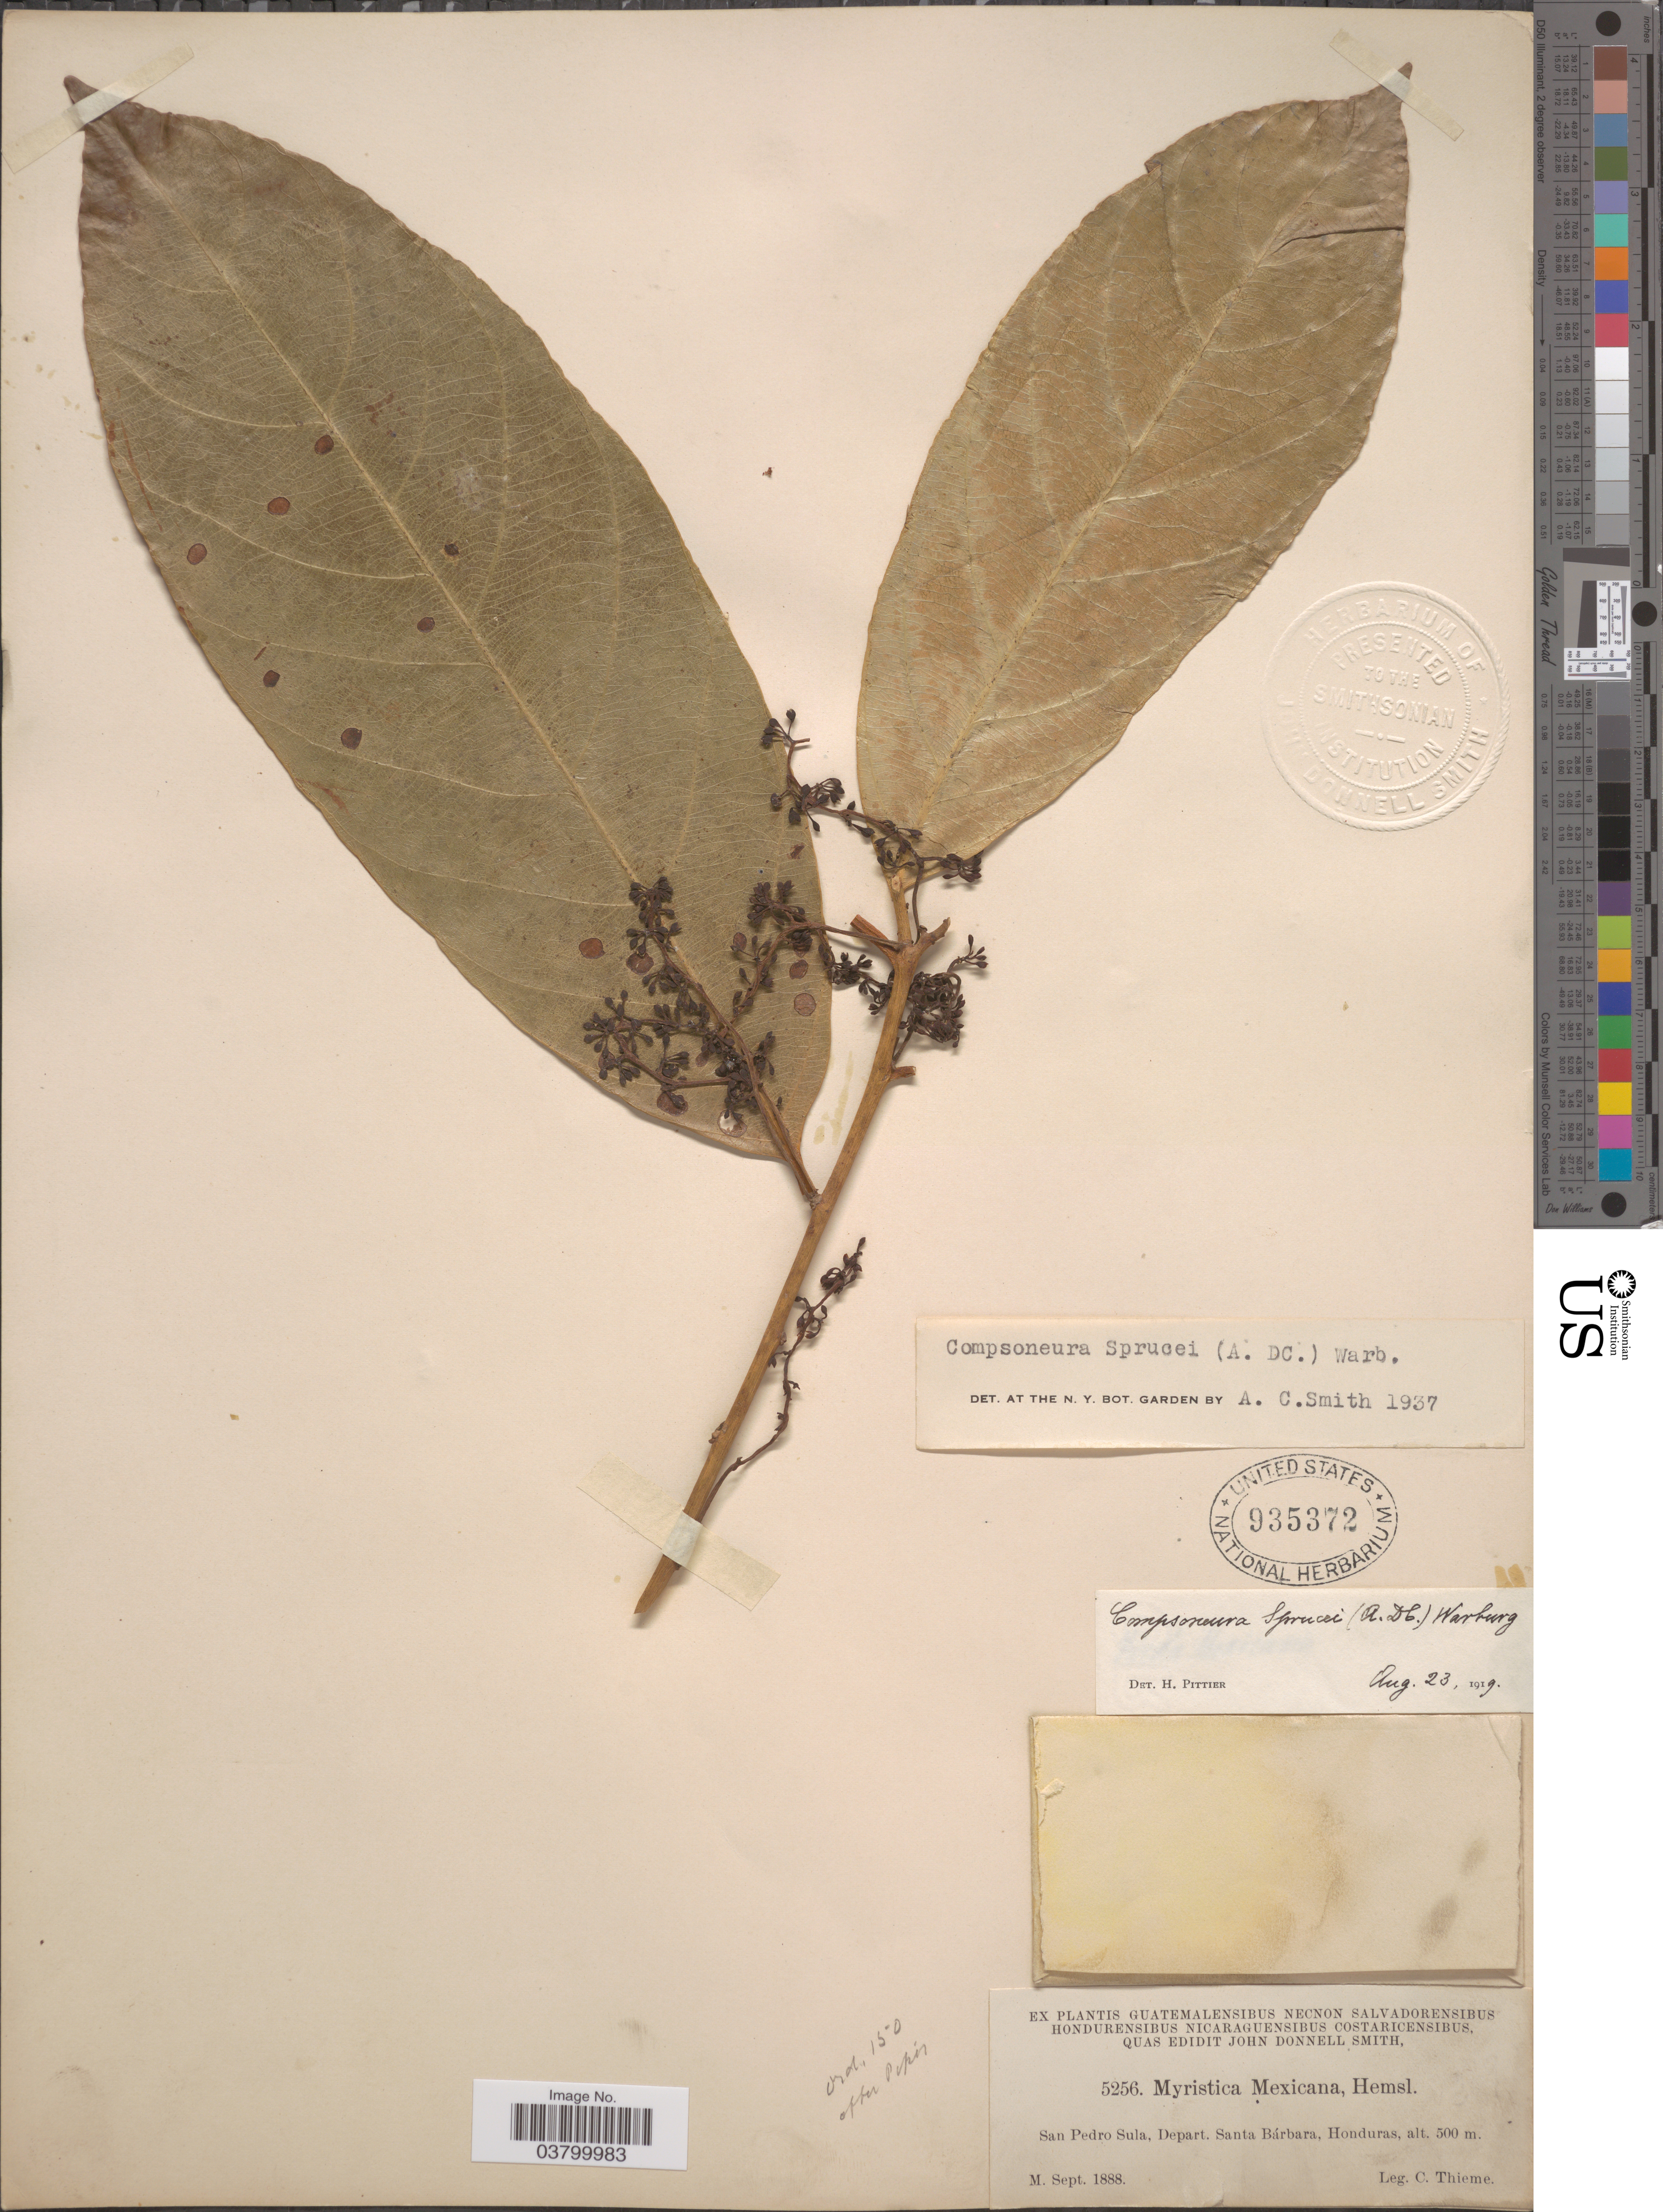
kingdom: Plantae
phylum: Tracheophyta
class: Magnoliopsida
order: Magnoliales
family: Myristicaceae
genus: Compsoneura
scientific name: Compsoneura sprucei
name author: (A. DC.) Warb.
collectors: C. Thieme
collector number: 5256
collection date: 1888-09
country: Honduras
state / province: Santa Barbara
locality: San Pedro Sula, Depart. Santa Bárbara.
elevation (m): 500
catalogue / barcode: US 935372